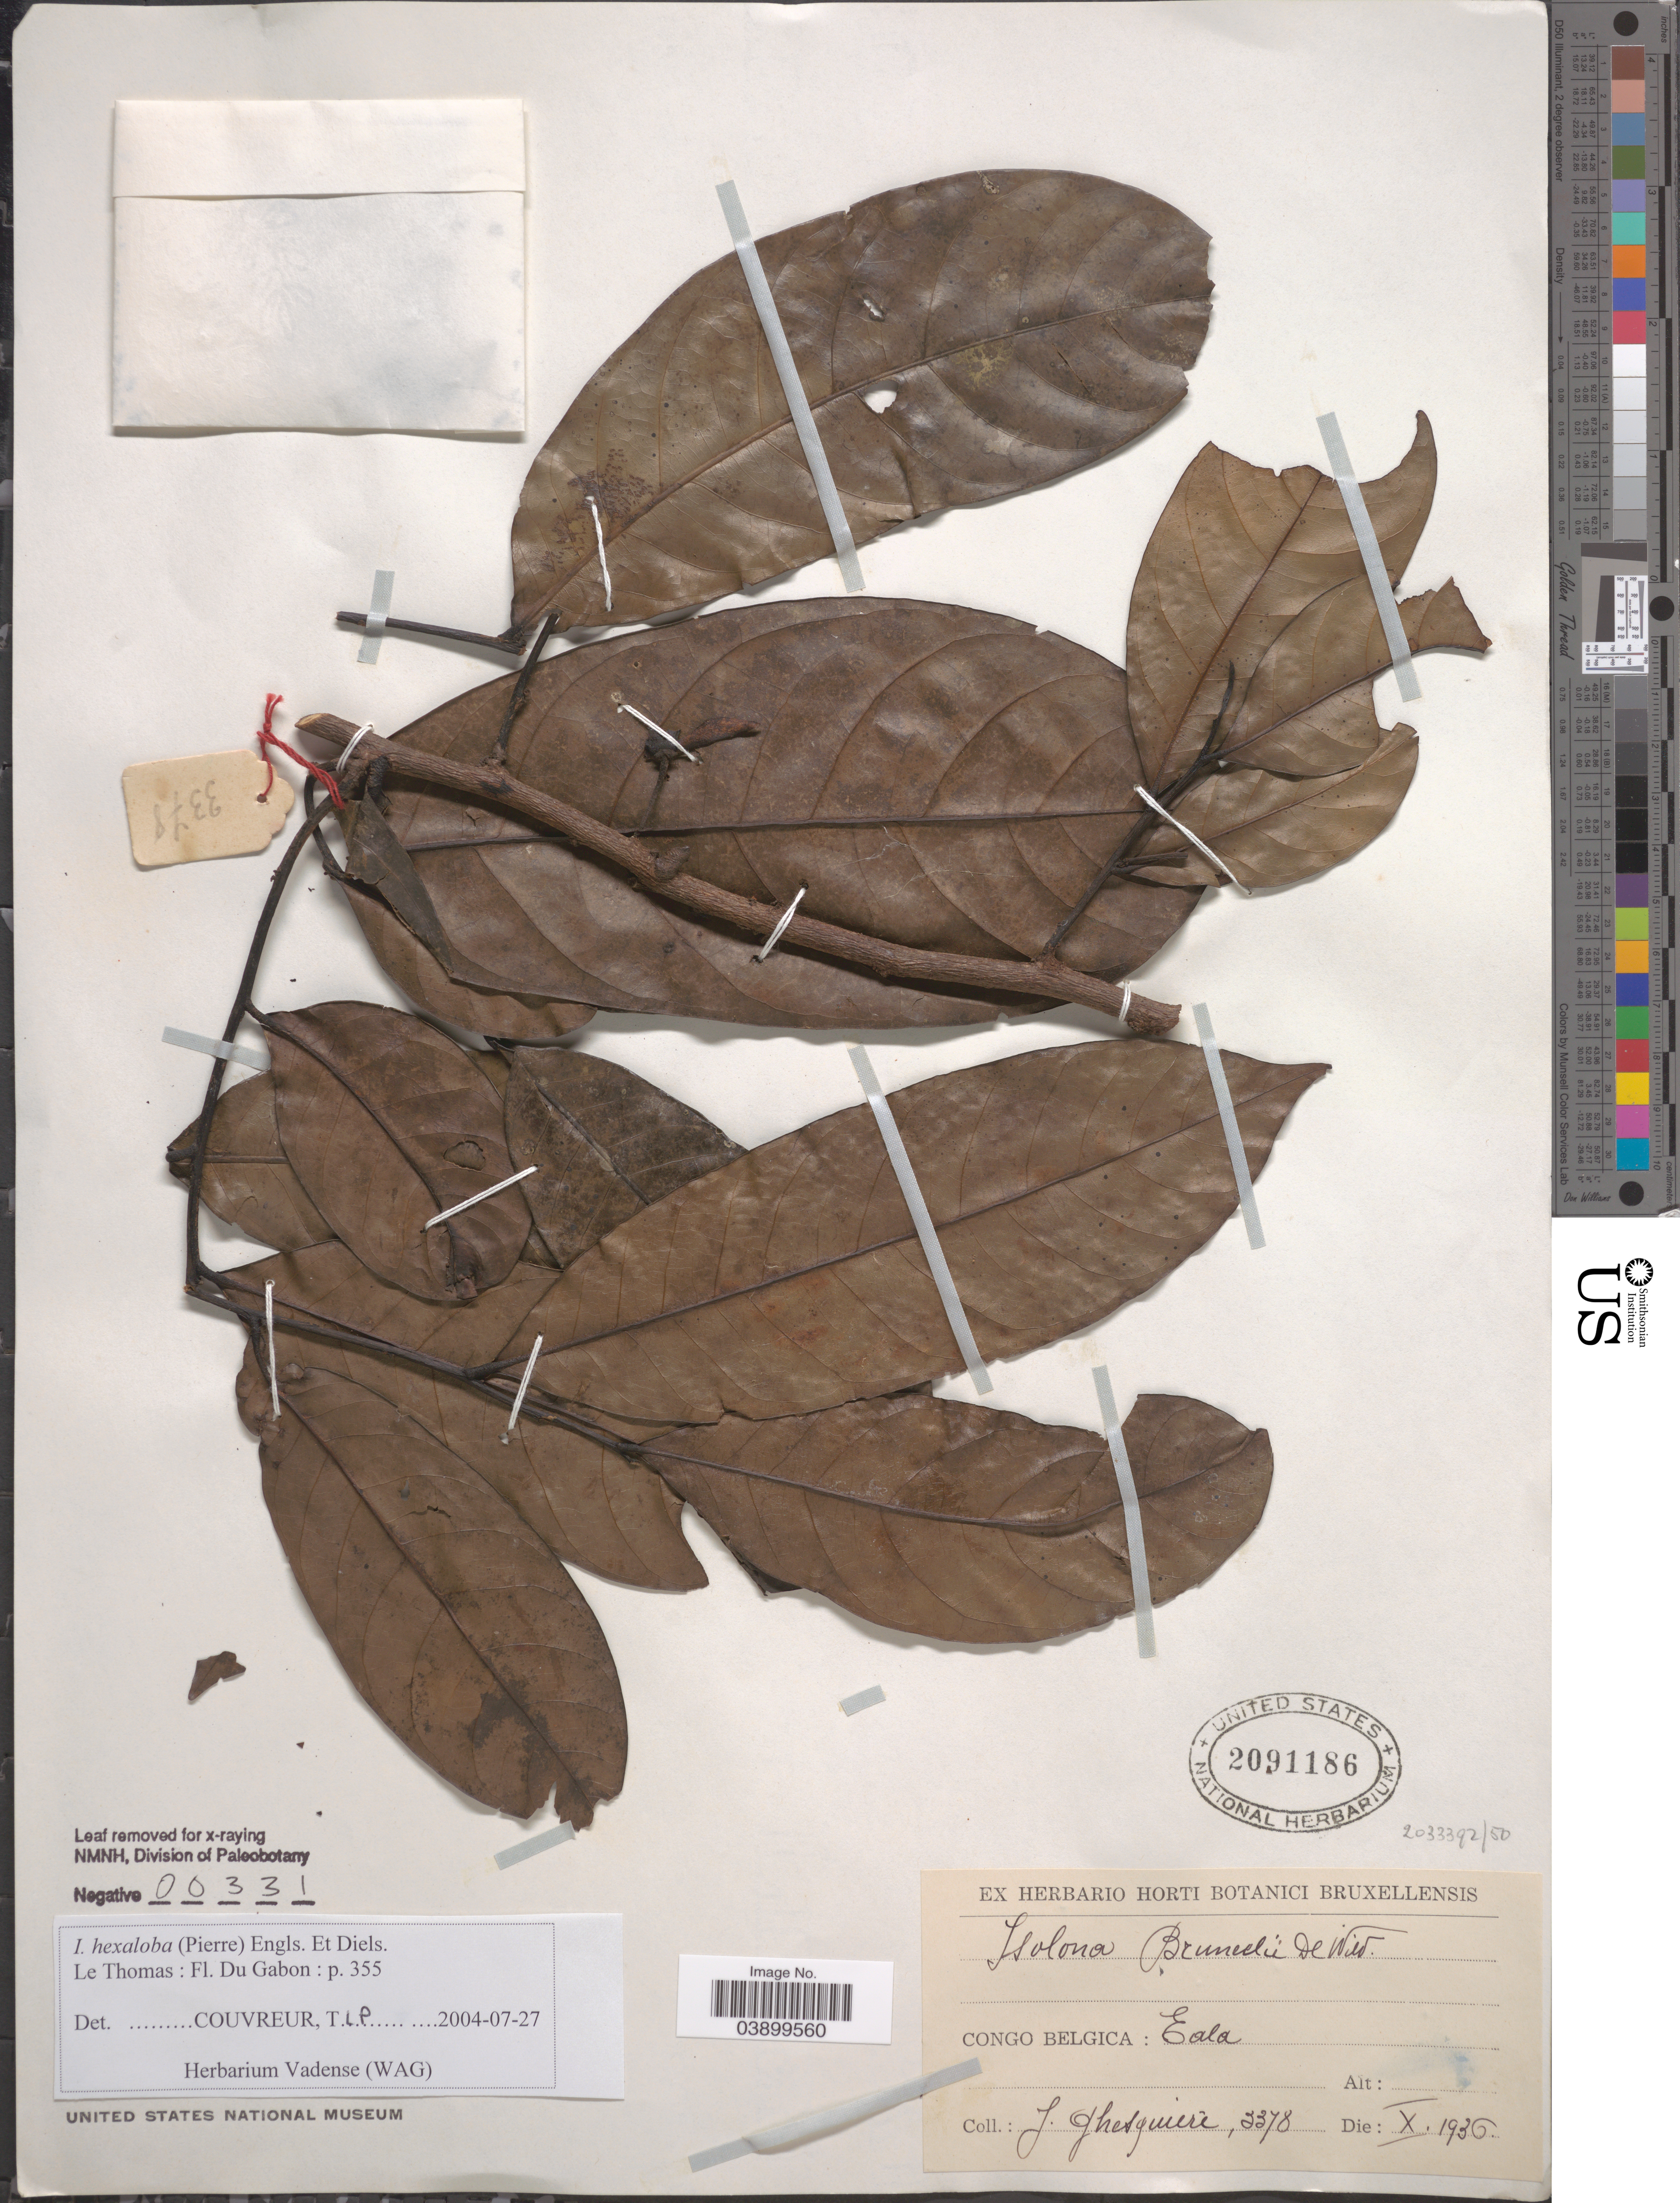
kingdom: Plantae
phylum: Tracheophyta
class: Magnoliopsida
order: Magnoliales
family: Annonaceae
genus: Isolona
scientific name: Isolona hexaloba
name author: (Pierre) Engl. & Diels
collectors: J. Ghesquière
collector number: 3378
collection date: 1936-10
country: Congo, Democratic Republic of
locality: Congo Belgica: Eala.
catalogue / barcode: US 2091186